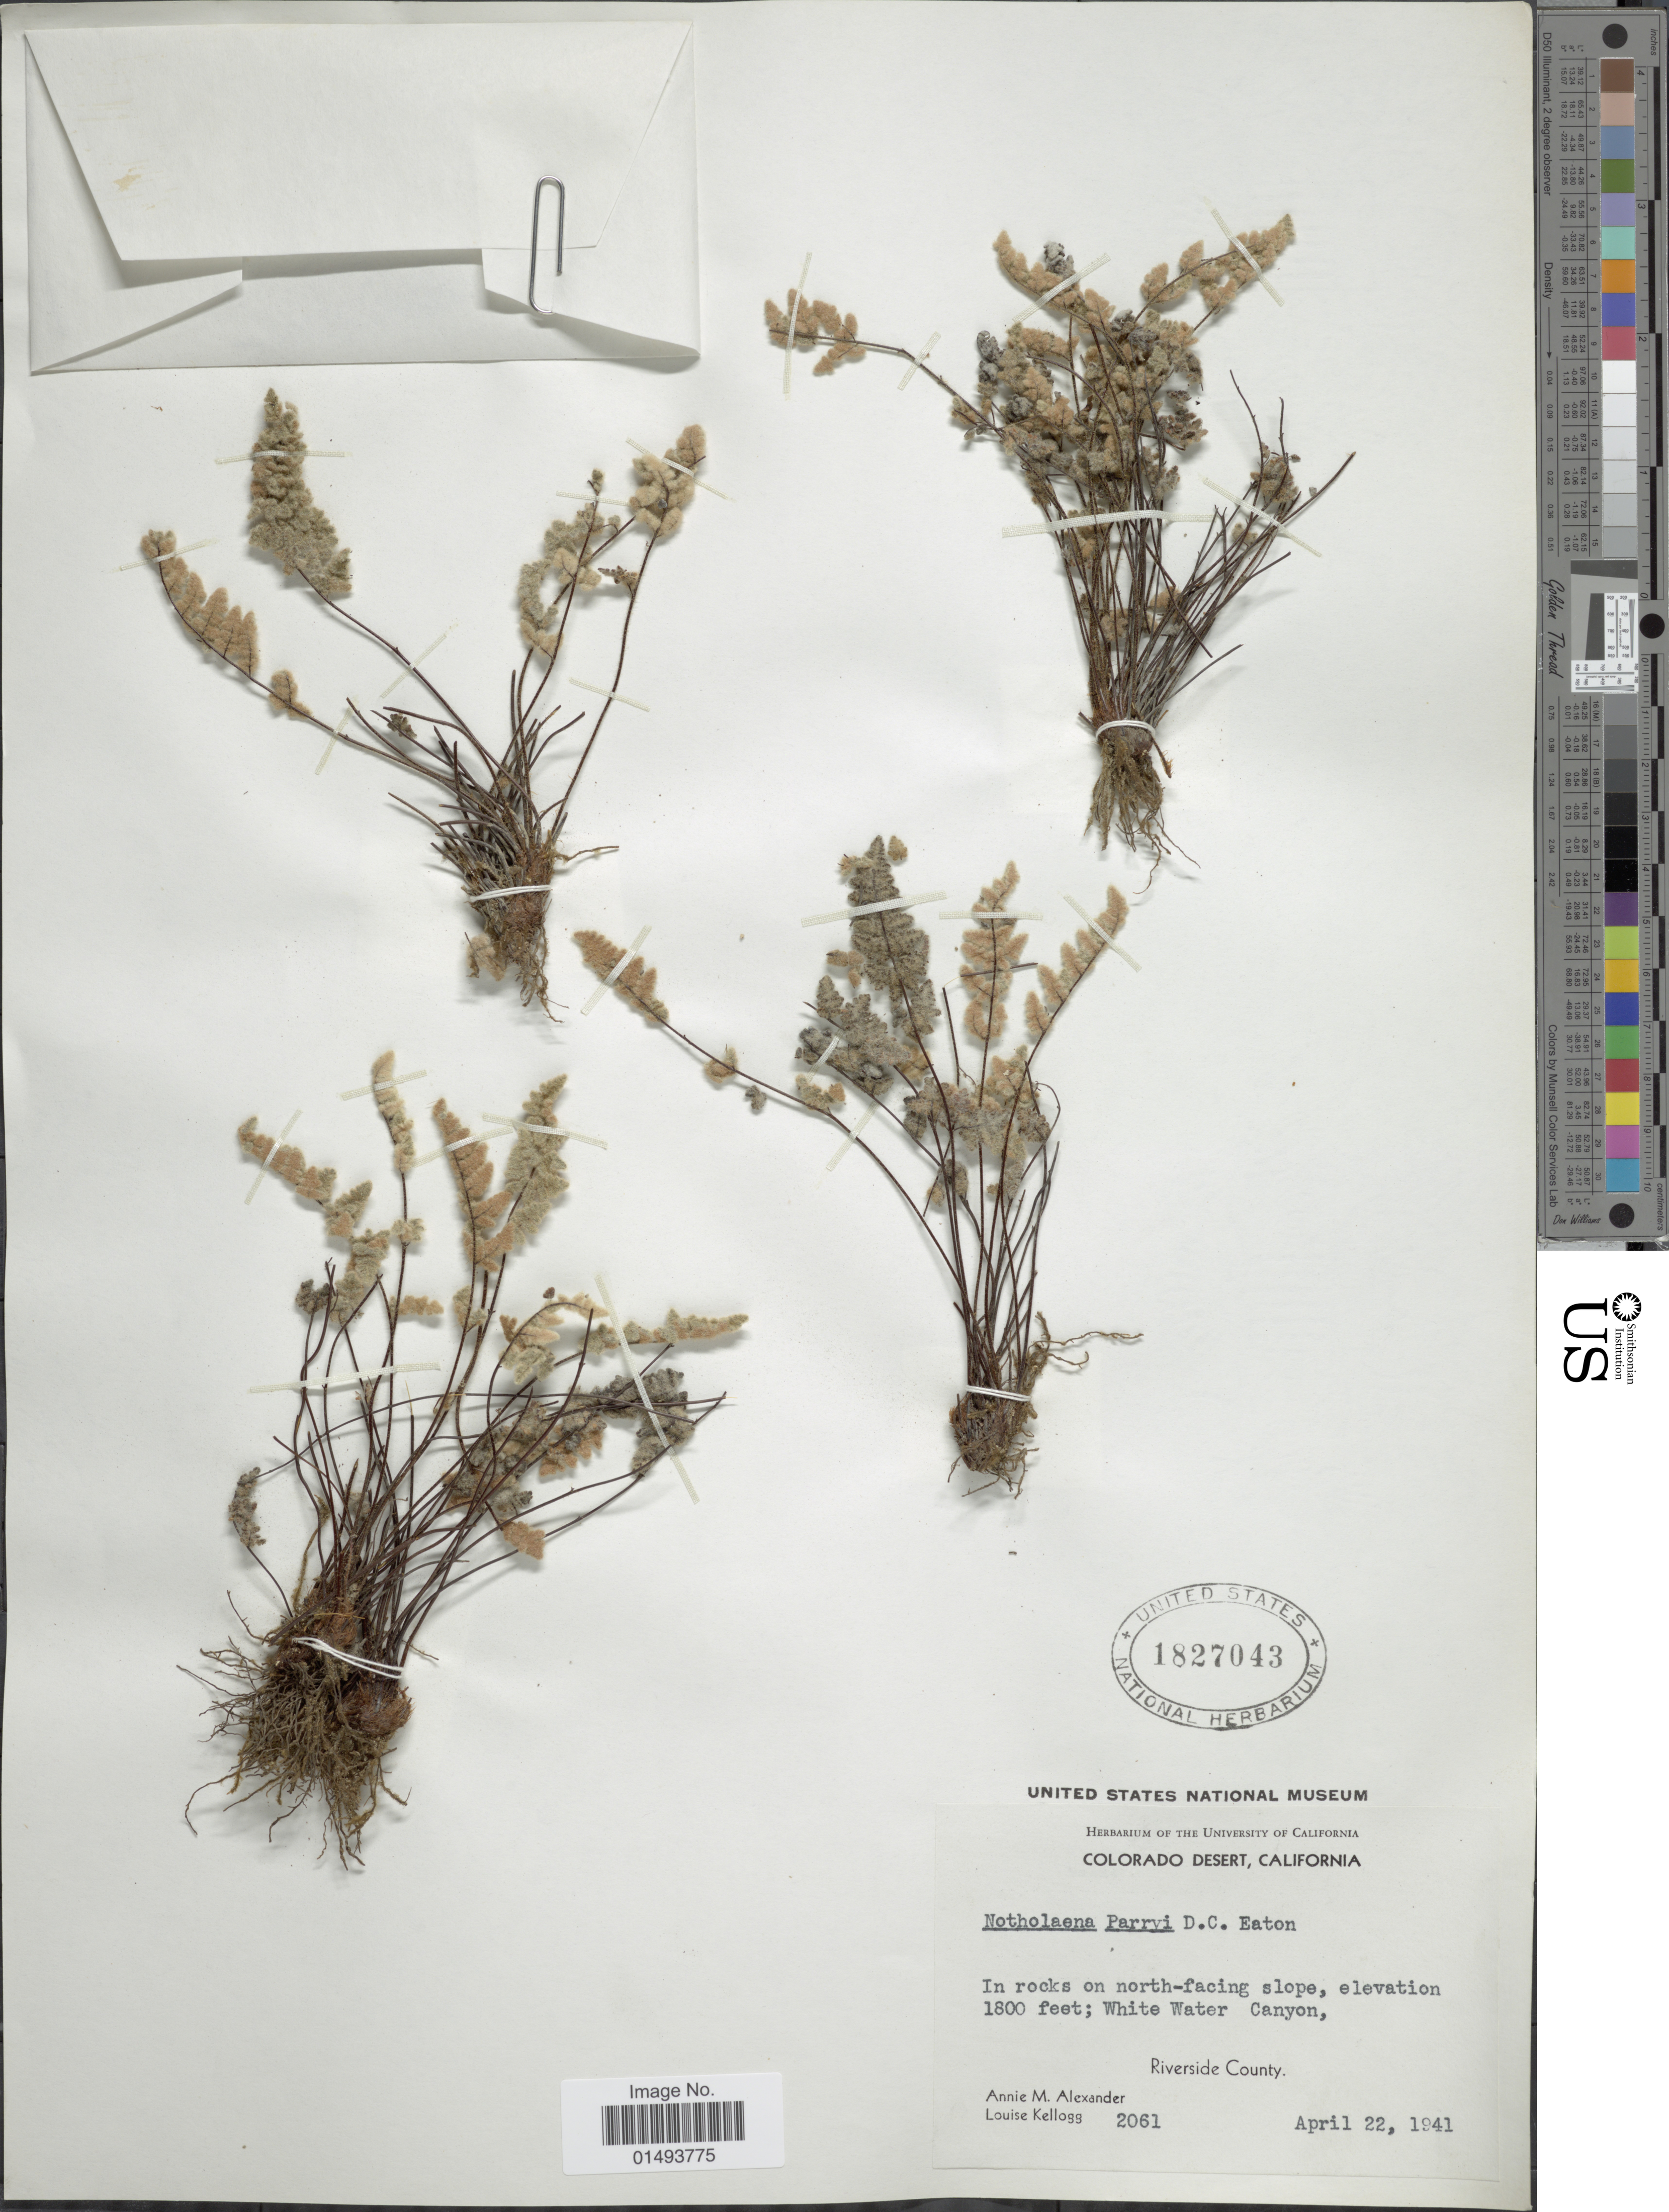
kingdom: Plantae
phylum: Tracheophyta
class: Polypodiopsida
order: Polypodiales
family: Pteridaceae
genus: Myriopteris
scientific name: Myriopteris parryi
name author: (D.C. Eaton) Grusz & Windham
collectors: A. M. Alexander & L. Kellogg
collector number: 2061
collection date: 1941-04-22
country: United States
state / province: California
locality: Colorado Desert, in rocks on north facing slope, White Water Canyon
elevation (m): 549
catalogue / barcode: US 1827043